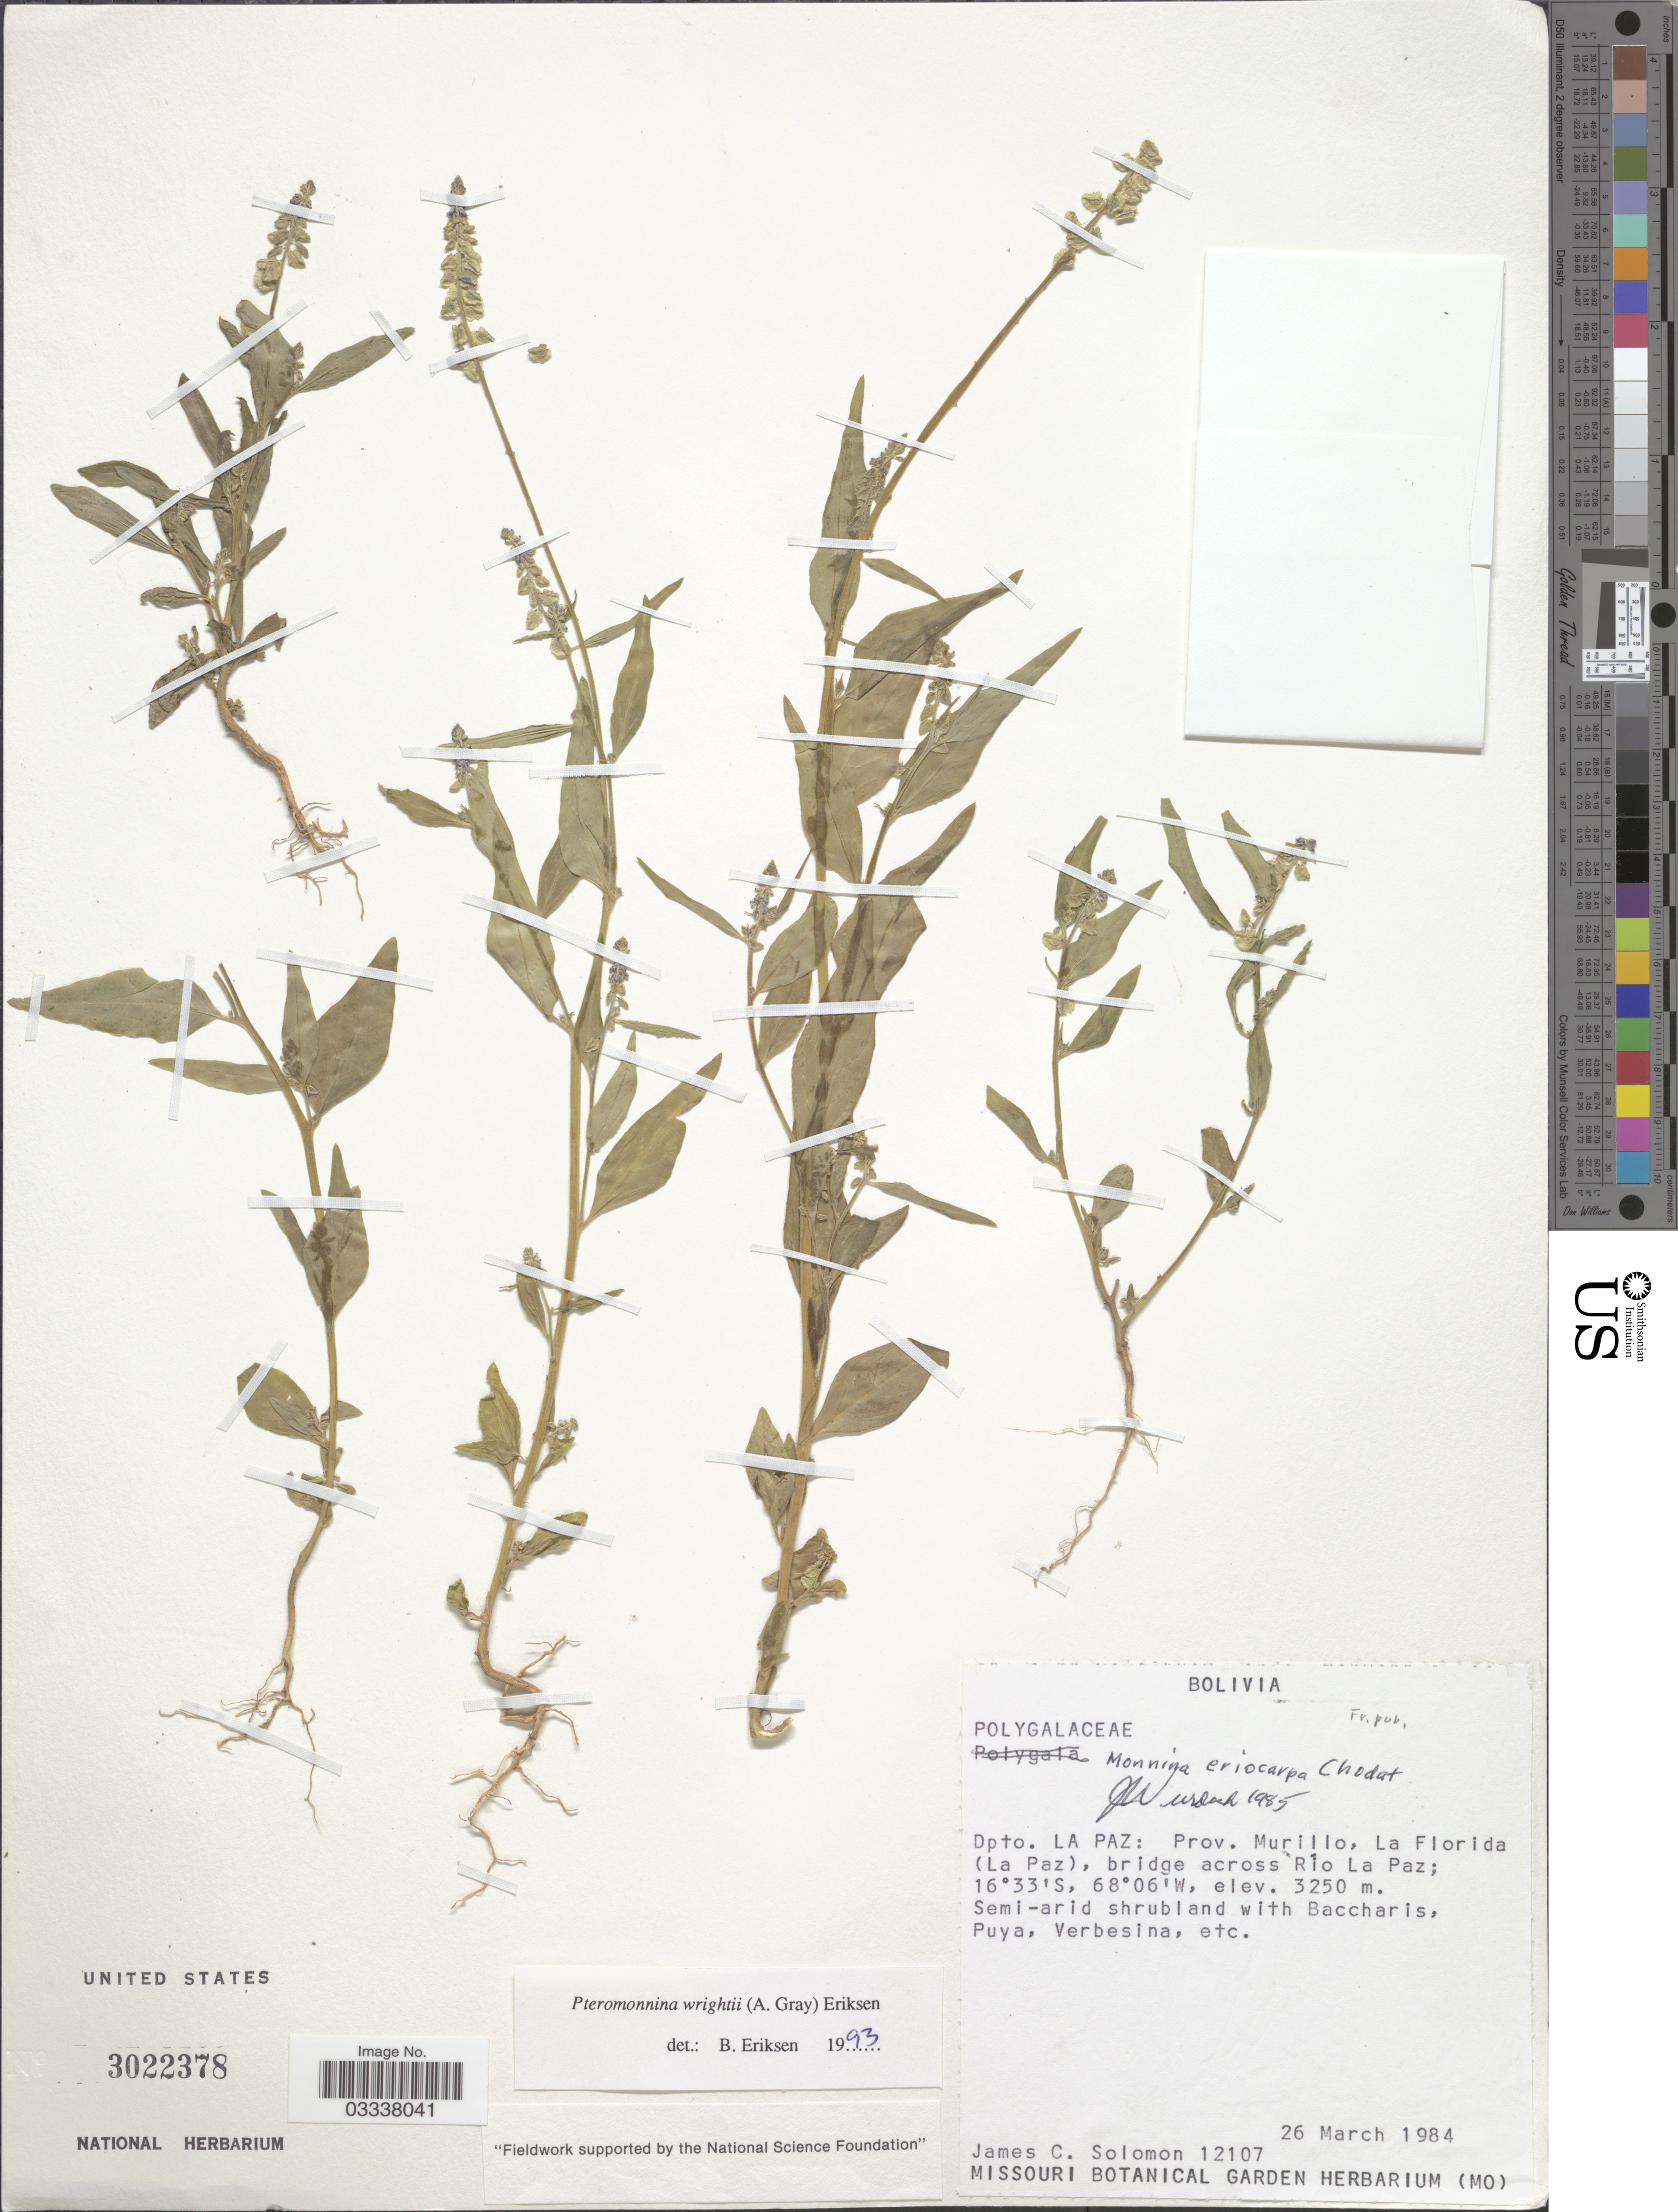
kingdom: Plantae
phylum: Tracheophyta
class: Magnoliopsida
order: Fabales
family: Polygalaceae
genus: Monnina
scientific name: Monnina wrightii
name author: A. Gray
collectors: J. C. Solomon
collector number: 12107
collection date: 1984-03-26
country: Bolivia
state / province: La Paz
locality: Dpto. La Paz: Prov. Murillo, La Florida (La Paz), bridge across Rio La Paz.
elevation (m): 3250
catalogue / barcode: US 3022378